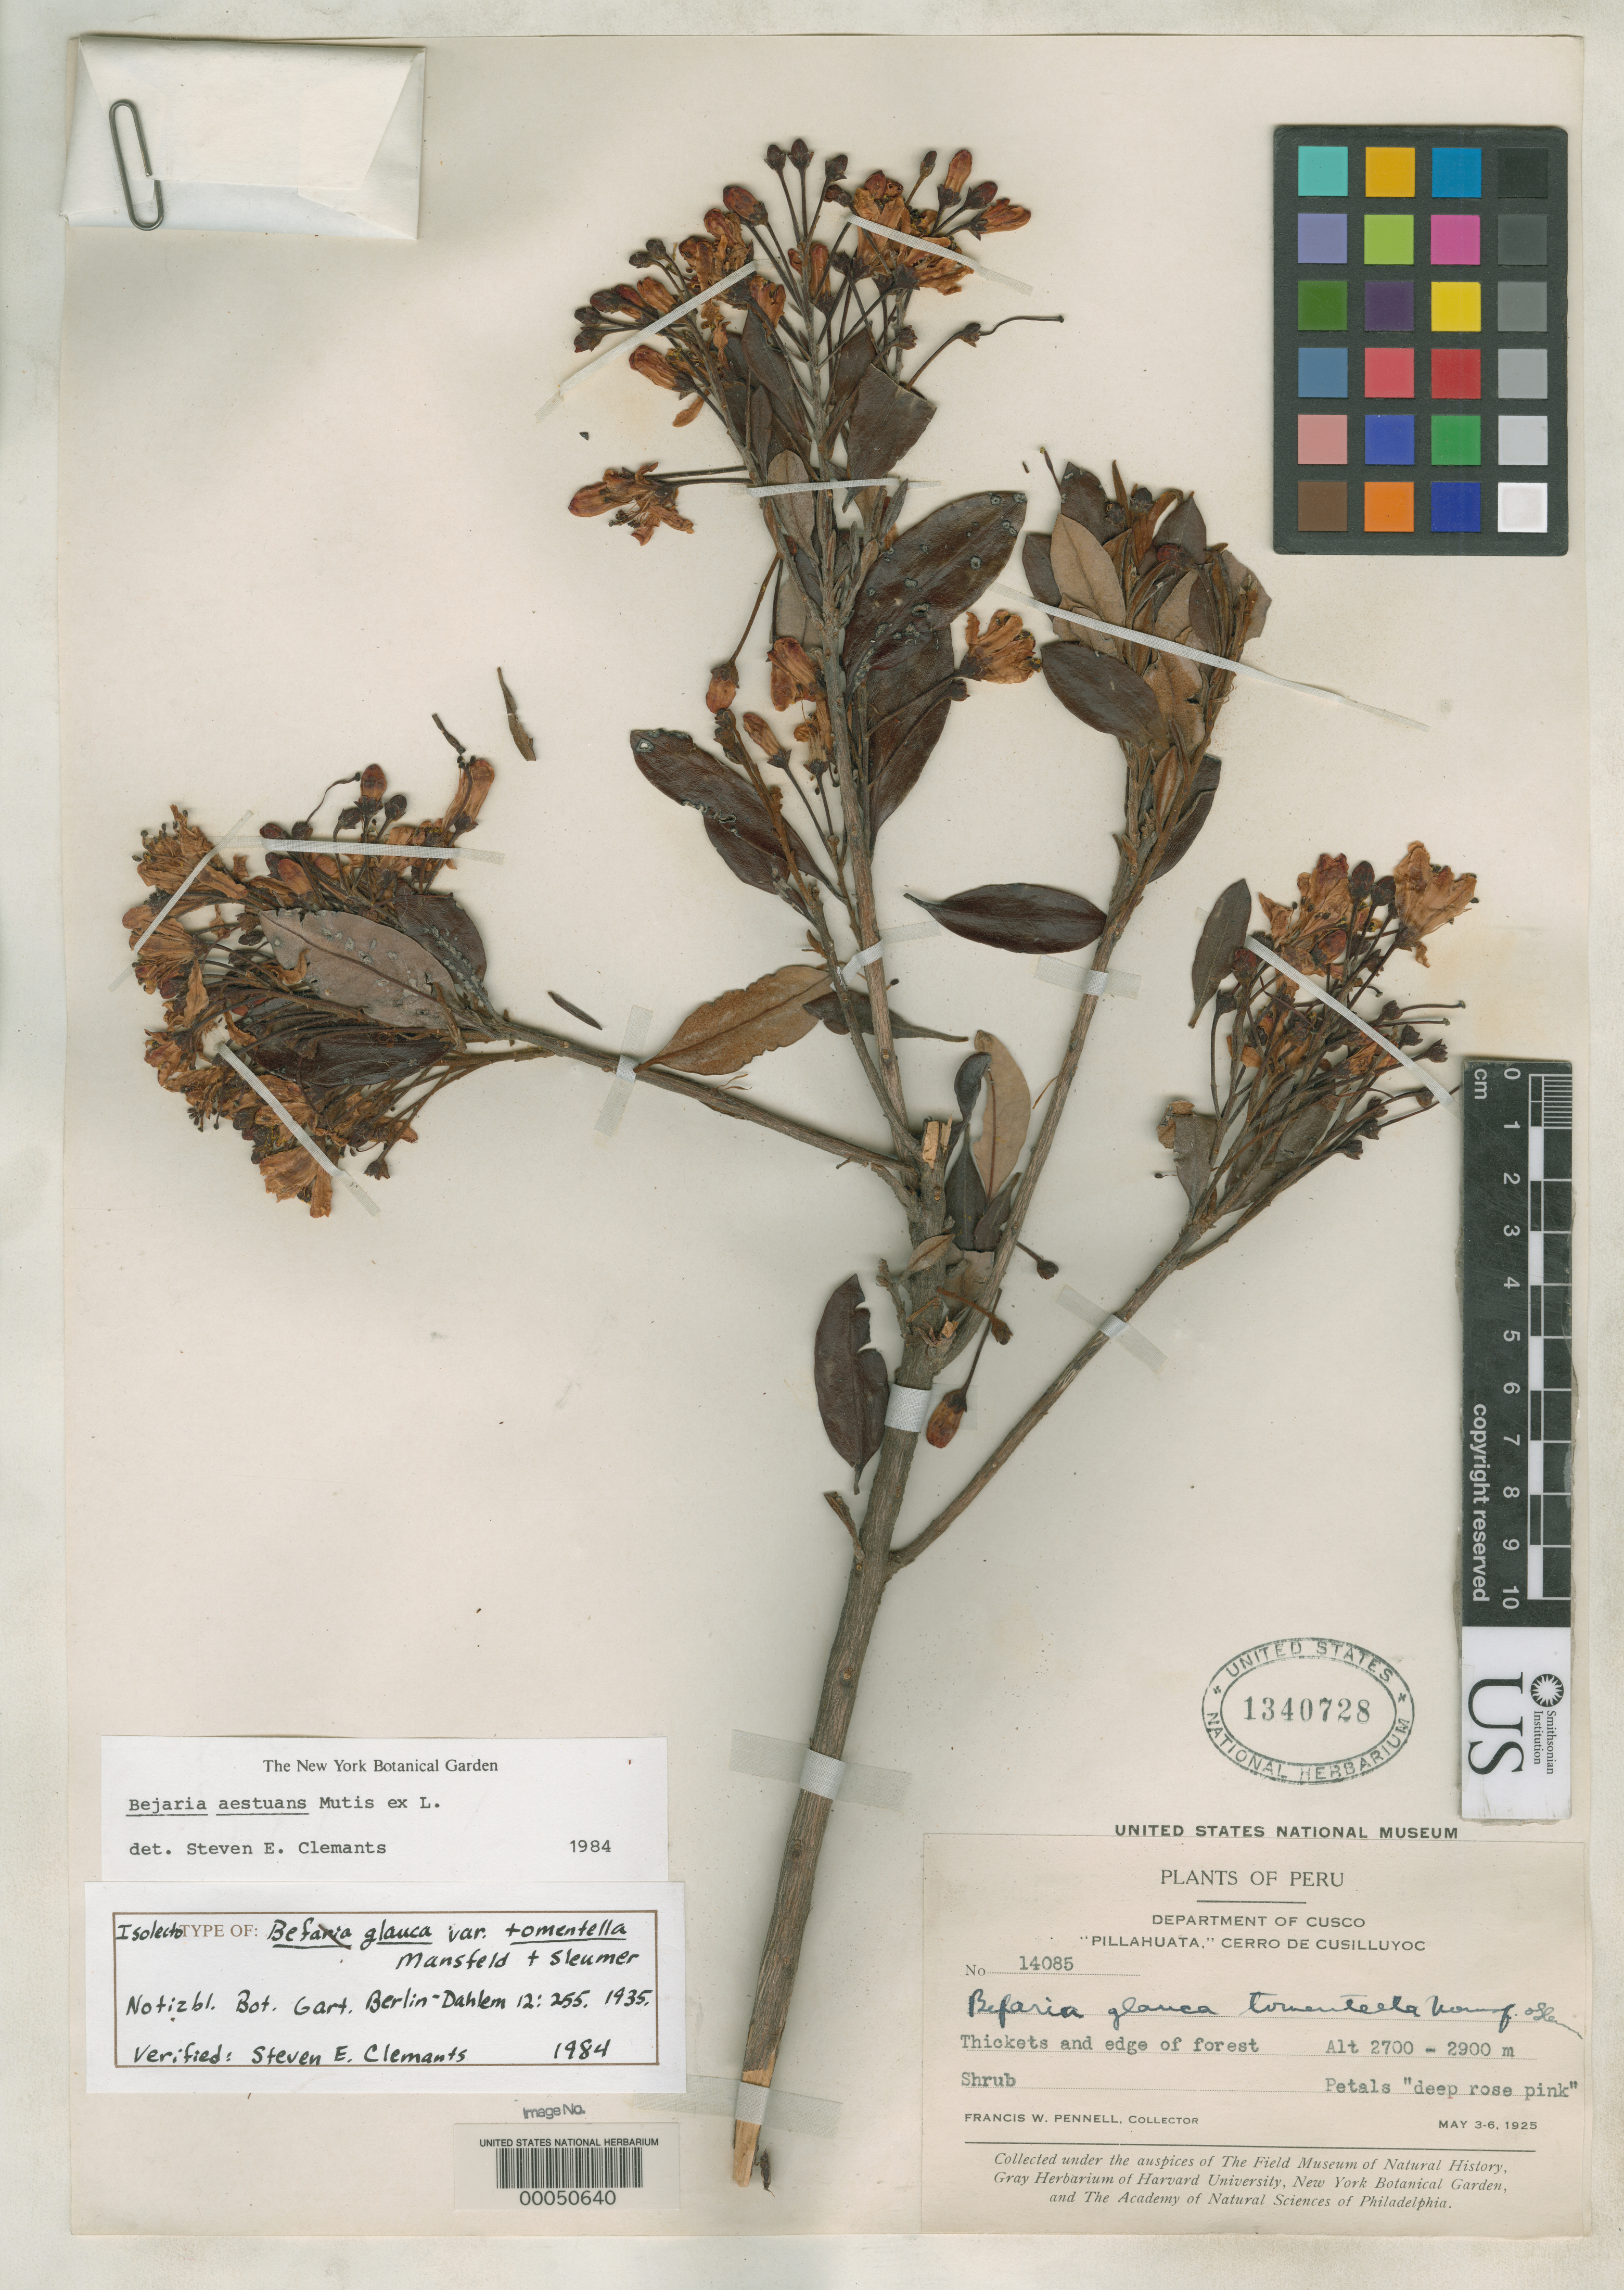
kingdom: Plantae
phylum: Tracheophyta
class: Magnoliopsida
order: Ericales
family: Ericaceae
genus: Bejaria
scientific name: Bejaria glauca var. tomentella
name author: Mansf. & Sleumer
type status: Isolectotype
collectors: F. W. Pennell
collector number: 14085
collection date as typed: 03 May 1925 to 06 May 1925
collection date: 1925-05-03/1925-05-06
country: Peru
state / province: Cusco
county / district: Paucartambo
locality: Pillahuata, Cerro de Cusilluyoc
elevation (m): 2700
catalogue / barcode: US 1340728